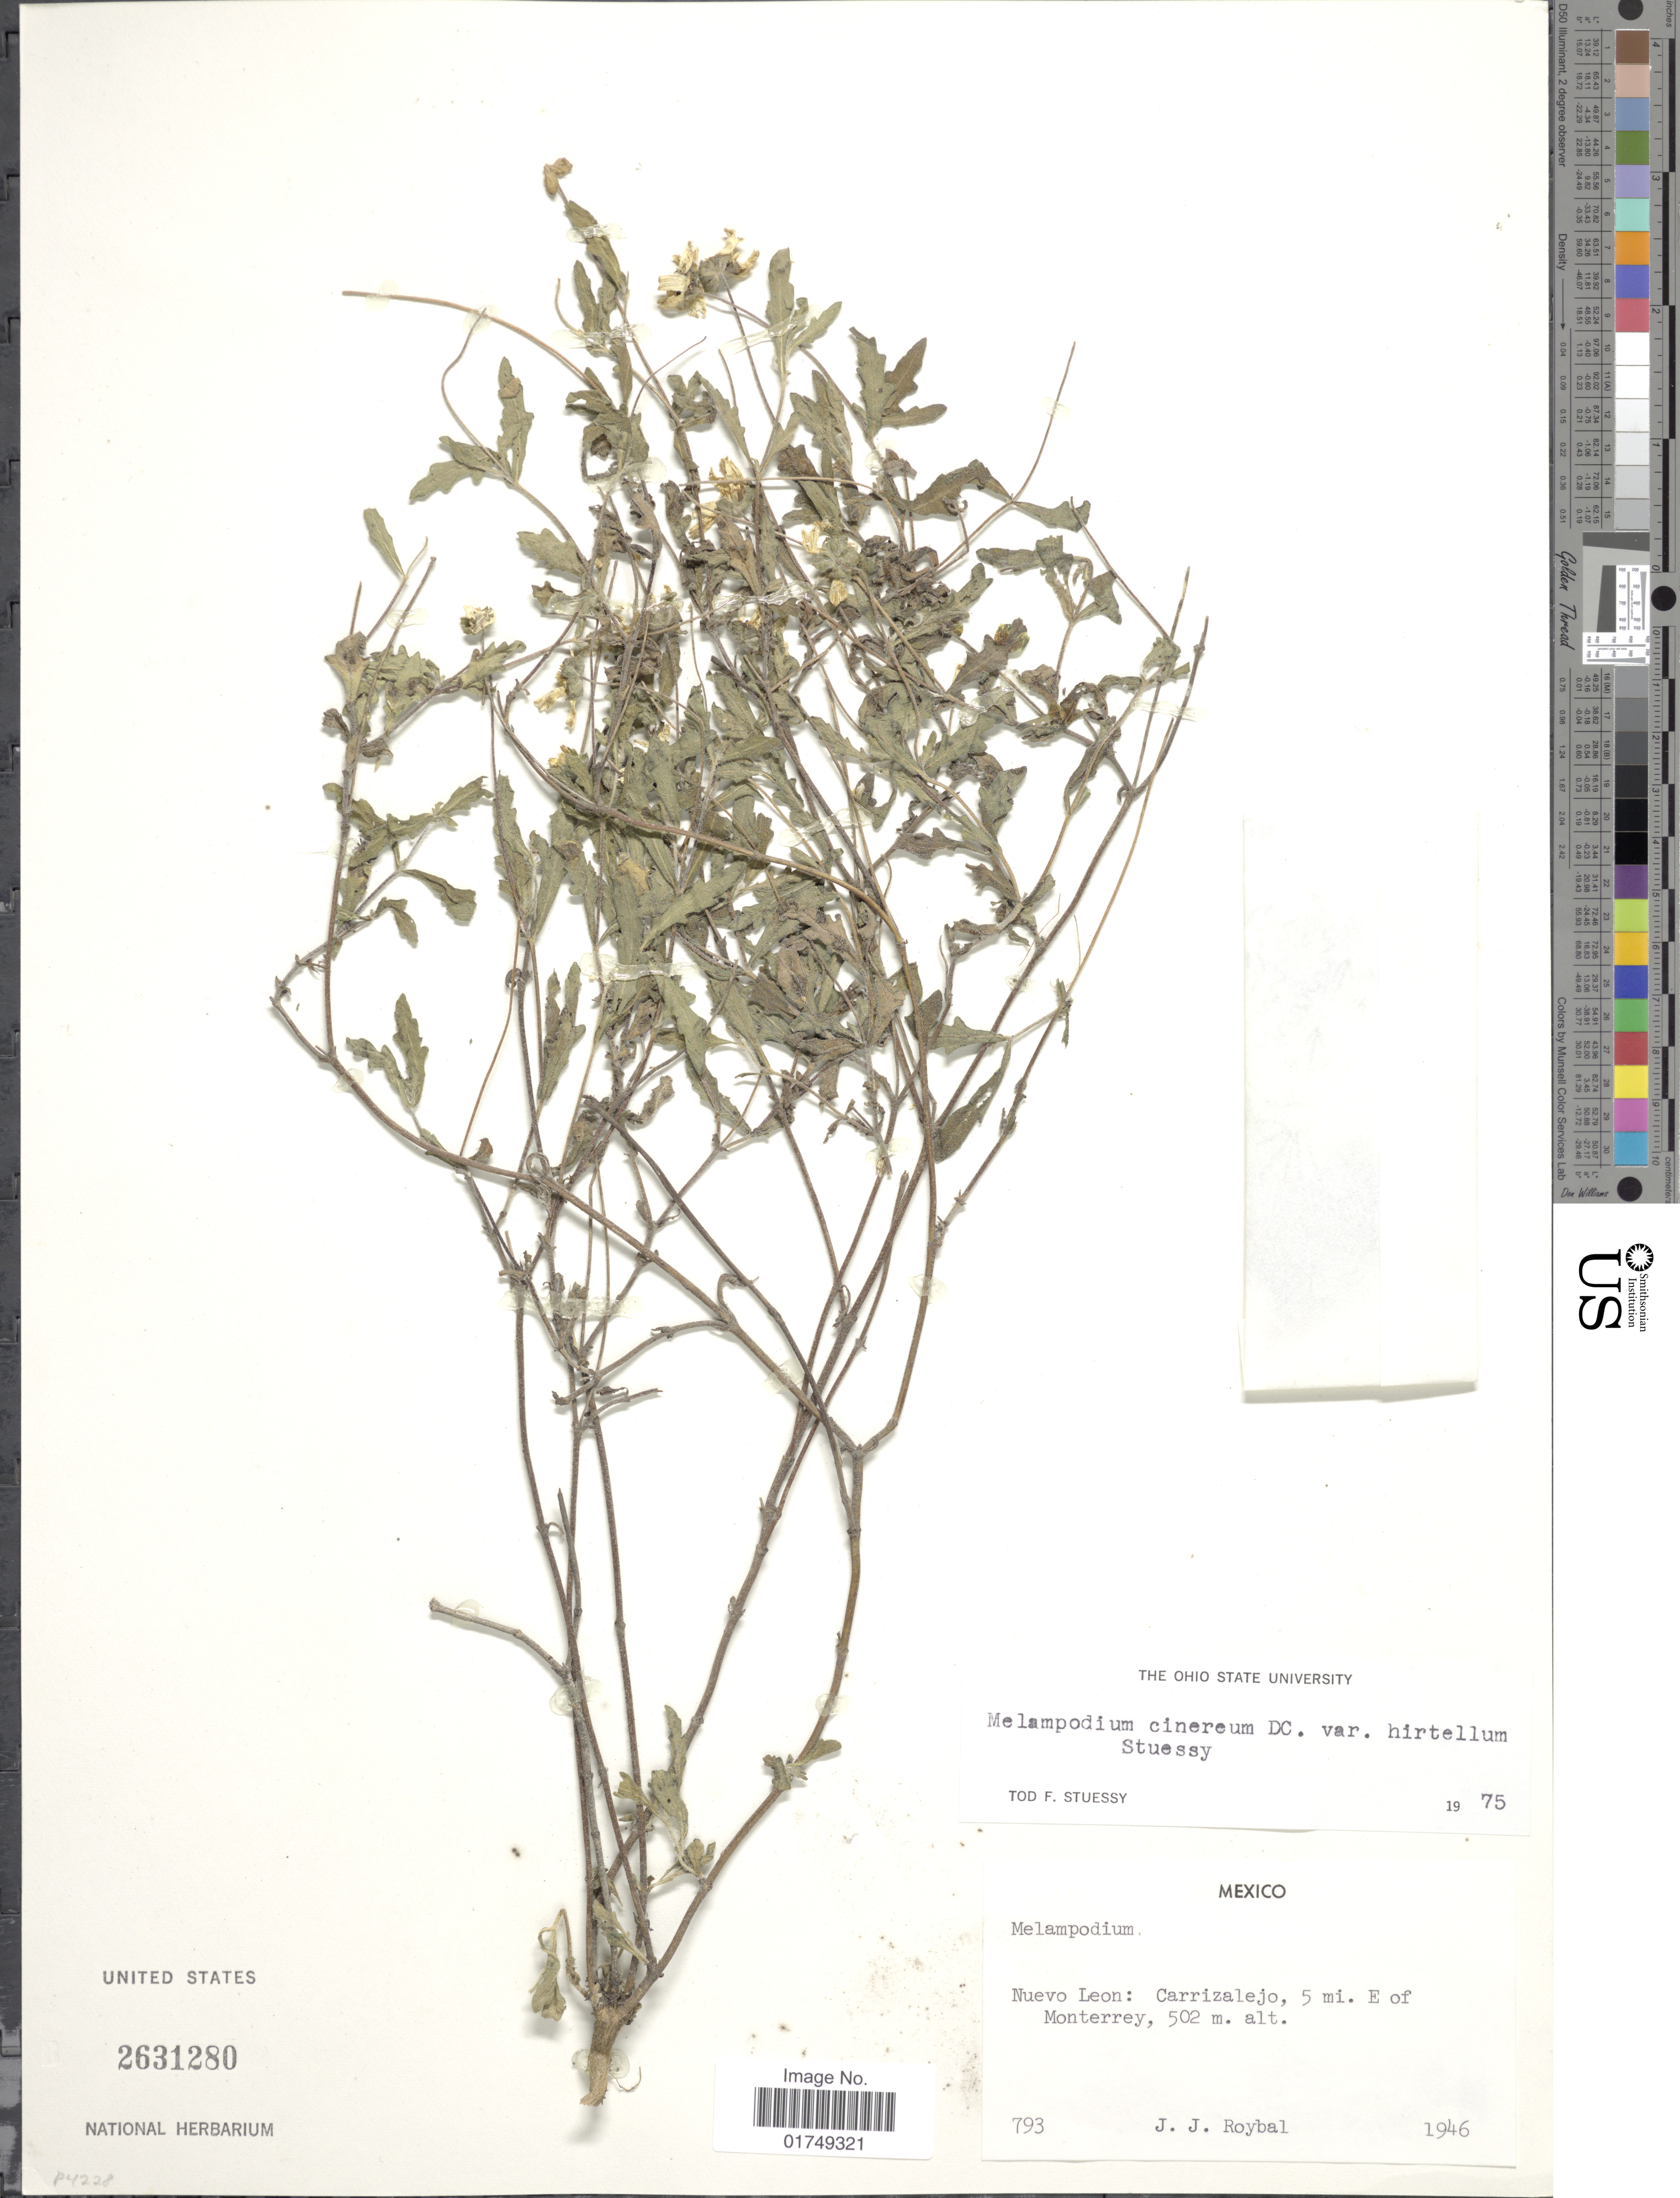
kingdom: Plantae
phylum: Tracheophyta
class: Magnoliopsida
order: Asterales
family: Asteraceae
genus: Melampodium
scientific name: Melampodium cinereum var. hirtellum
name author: Stuessy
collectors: J. J. Roybal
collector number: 793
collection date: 1946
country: Mexico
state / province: Nuevo León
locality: Carrizalejo, 5 mi E of Monterrey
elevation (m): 502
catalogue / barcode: US 2631280